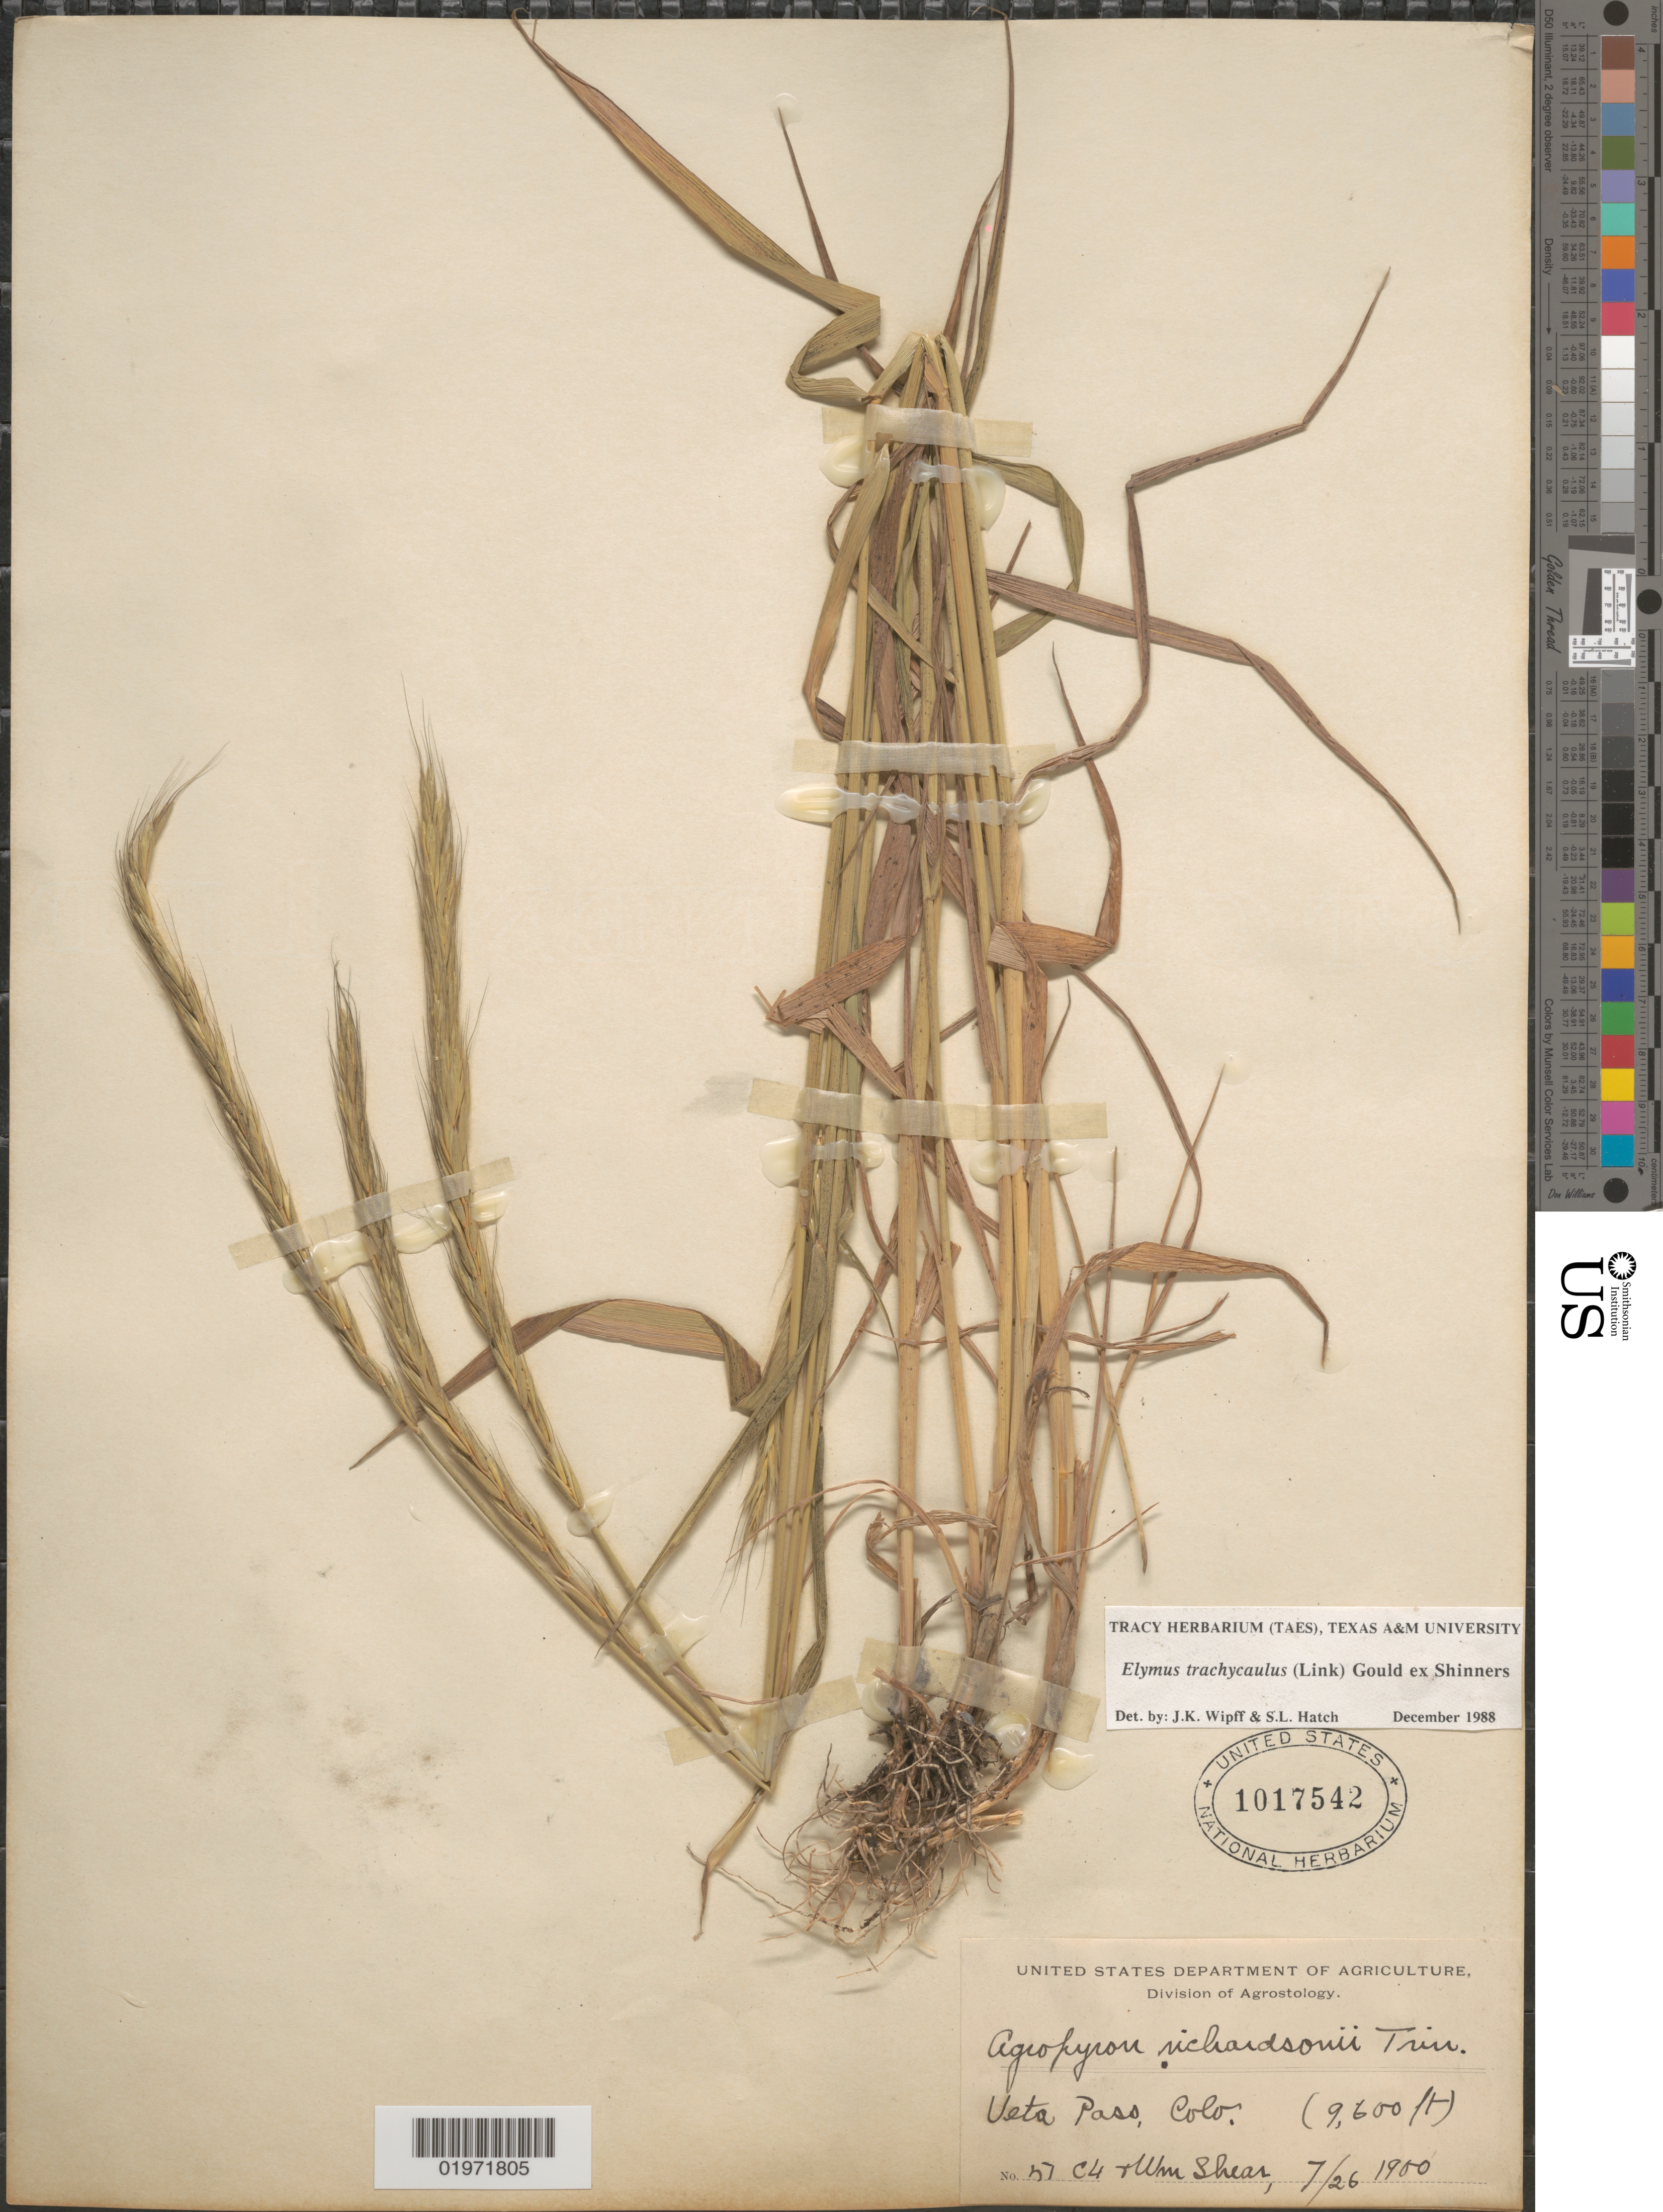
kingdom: Plantae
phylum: Tracheophyta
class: Liliopsida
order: Poales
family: Poaceae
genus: Elymus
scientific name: Elymus trachycaulus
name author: (Link) Gould ex Shinners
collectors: C. L. Shear & W. Shear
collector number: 51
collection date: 1900-07-26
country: United States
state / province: Colorado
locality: Veta Pass.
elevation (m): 2926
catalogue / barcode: US 1017542